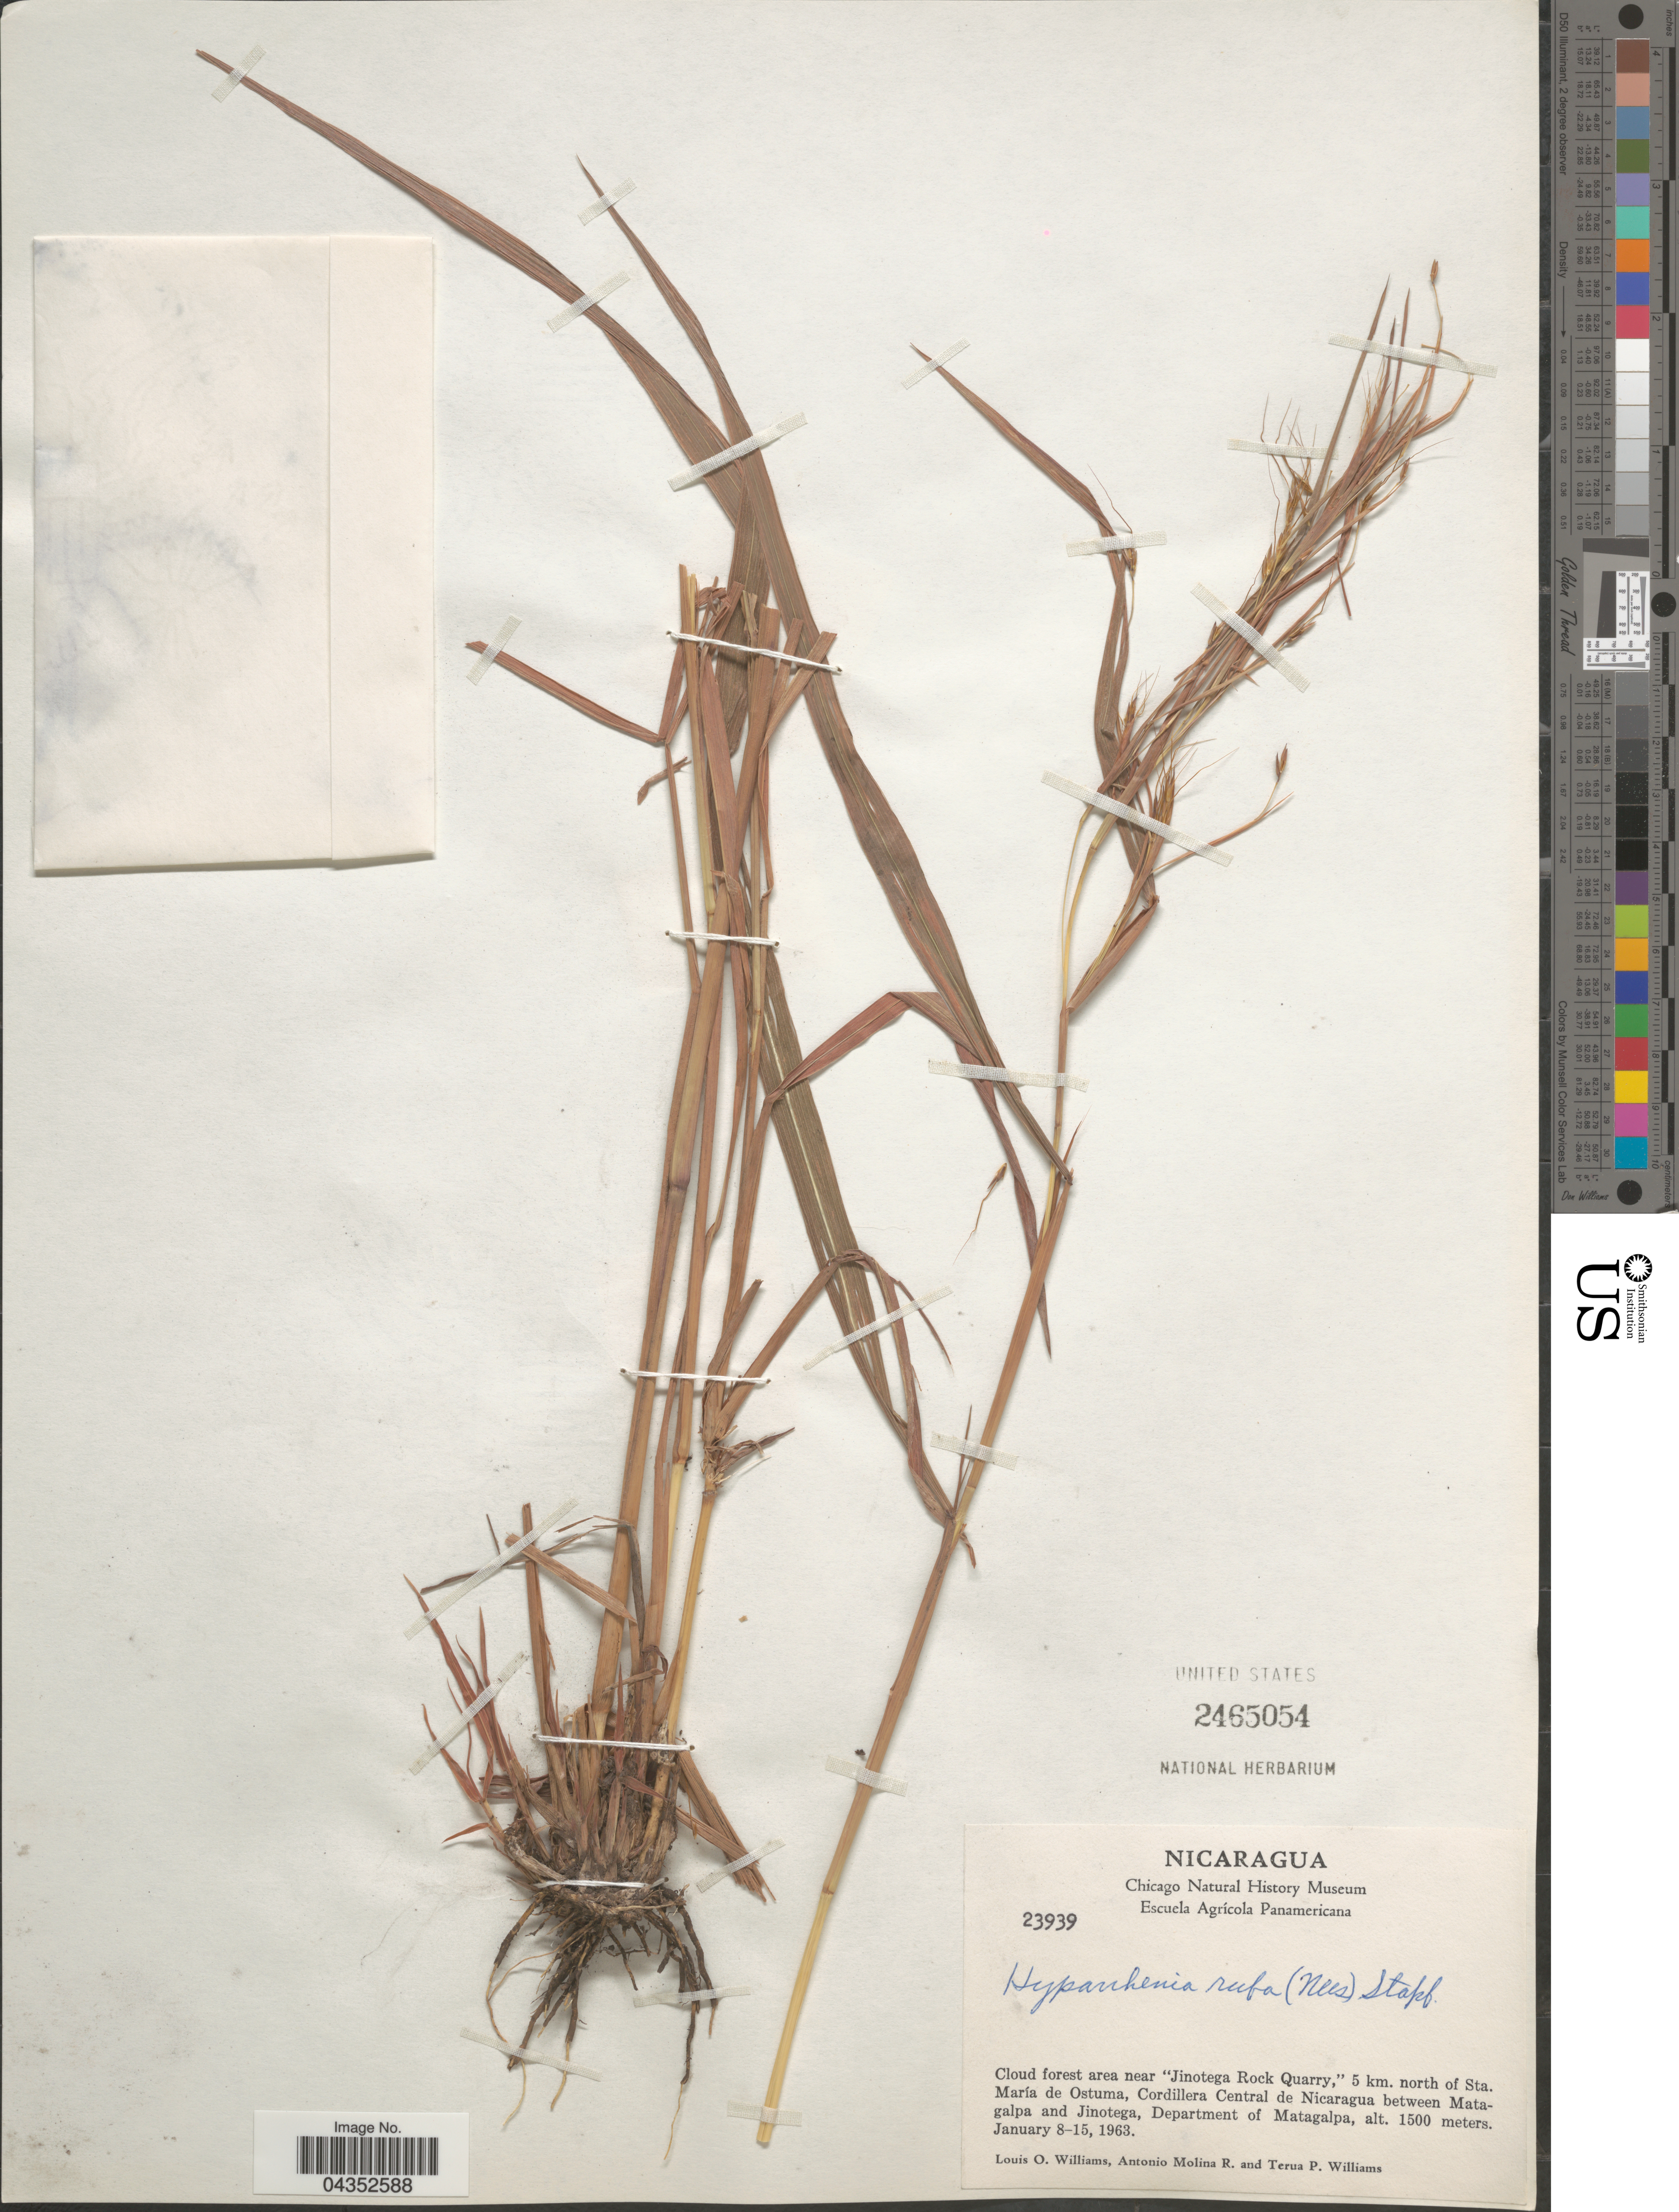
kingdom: Plantae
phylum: Tracheophyta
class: Liliopsida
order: Poales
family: Poaceae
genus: Hyparrhenia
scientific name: Hyparrhenia rufa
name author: (Nees) Stapf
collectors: L. O. Williams, A. Molina R. & T. Williams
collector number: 23939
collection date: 1963-01-08/1963-01-15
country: Nicaragua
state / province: Matagalpa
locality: Cloud forest area near "Jinotega Rock Quarry", 5 km. north of Sta. María de Ostuma, Cordillera Central de Nicaragua between Matagalpa and Jinotega, Department of Matagalpa.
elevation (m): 1500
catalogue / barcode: US 2465054